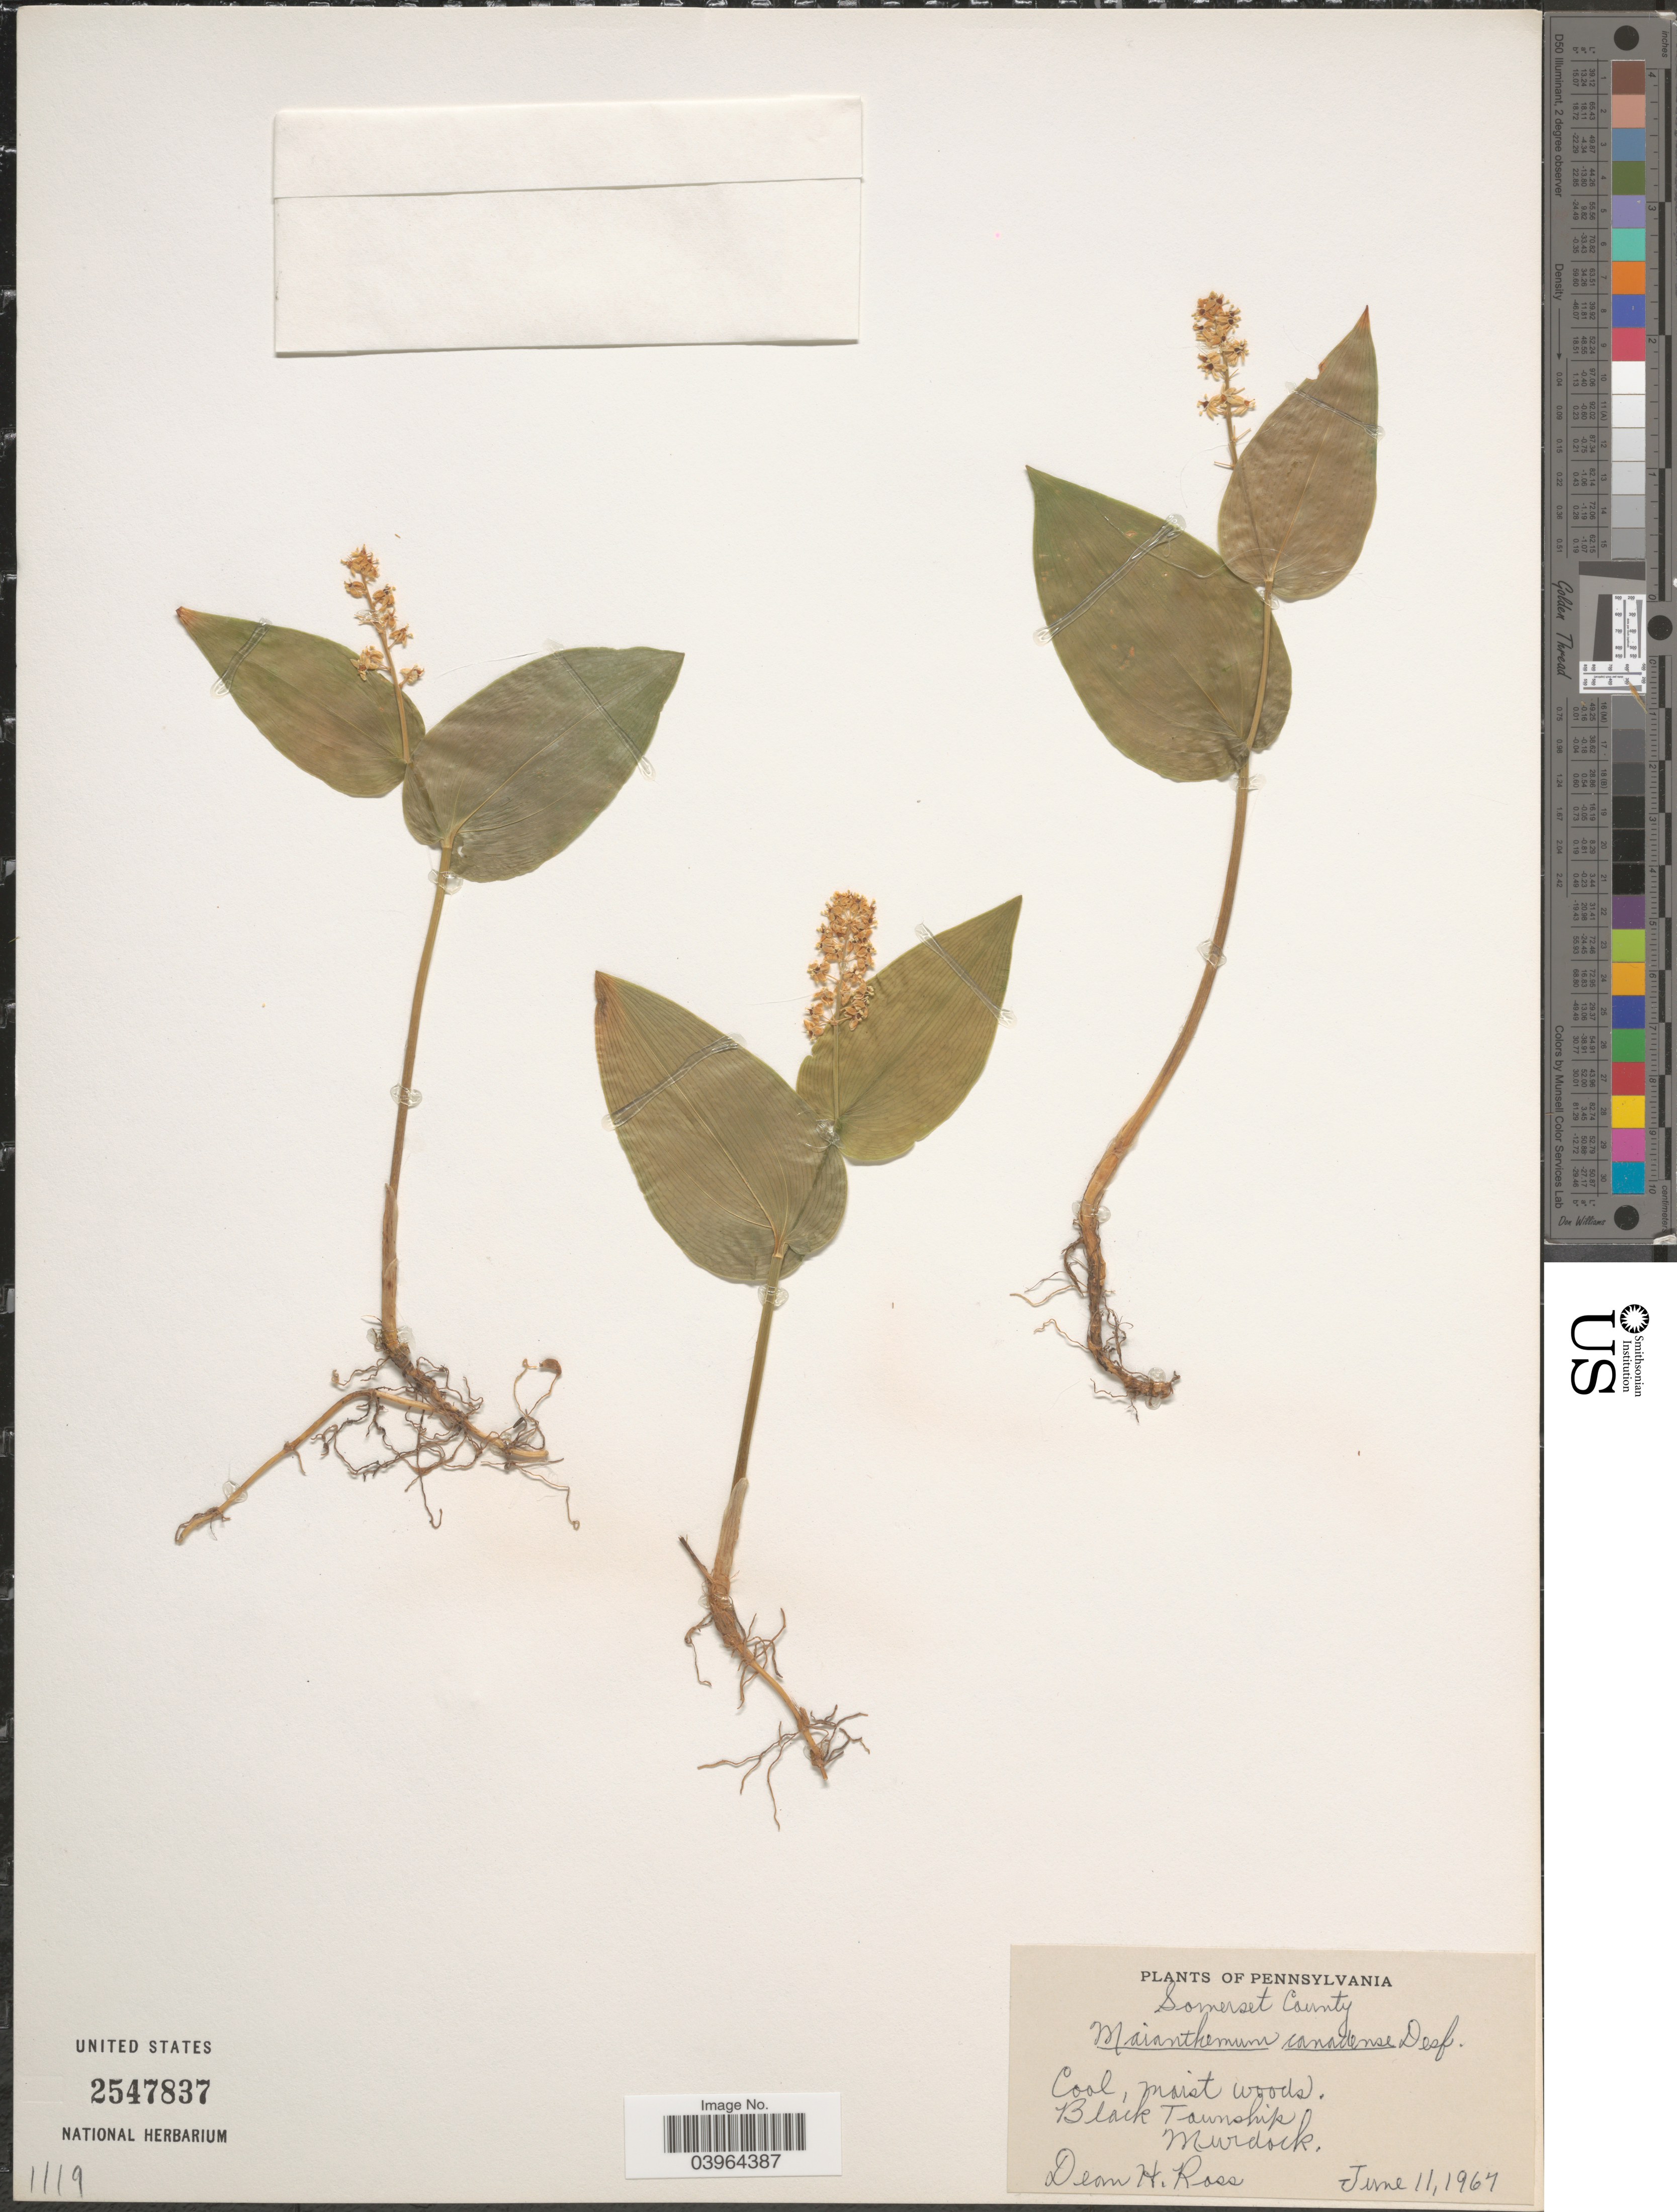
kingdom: Plantae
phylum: Tracheophyta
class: Liliopsida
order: Asparagales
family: Asparagaceae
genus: Maianthemum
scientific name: Maianthemum canadense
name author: Desf.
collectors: D. Ross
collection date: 1967-06-11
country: United States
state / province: Pennsylvania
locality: Somerset County. Black Township. Murdock.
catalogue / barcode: US 2547837